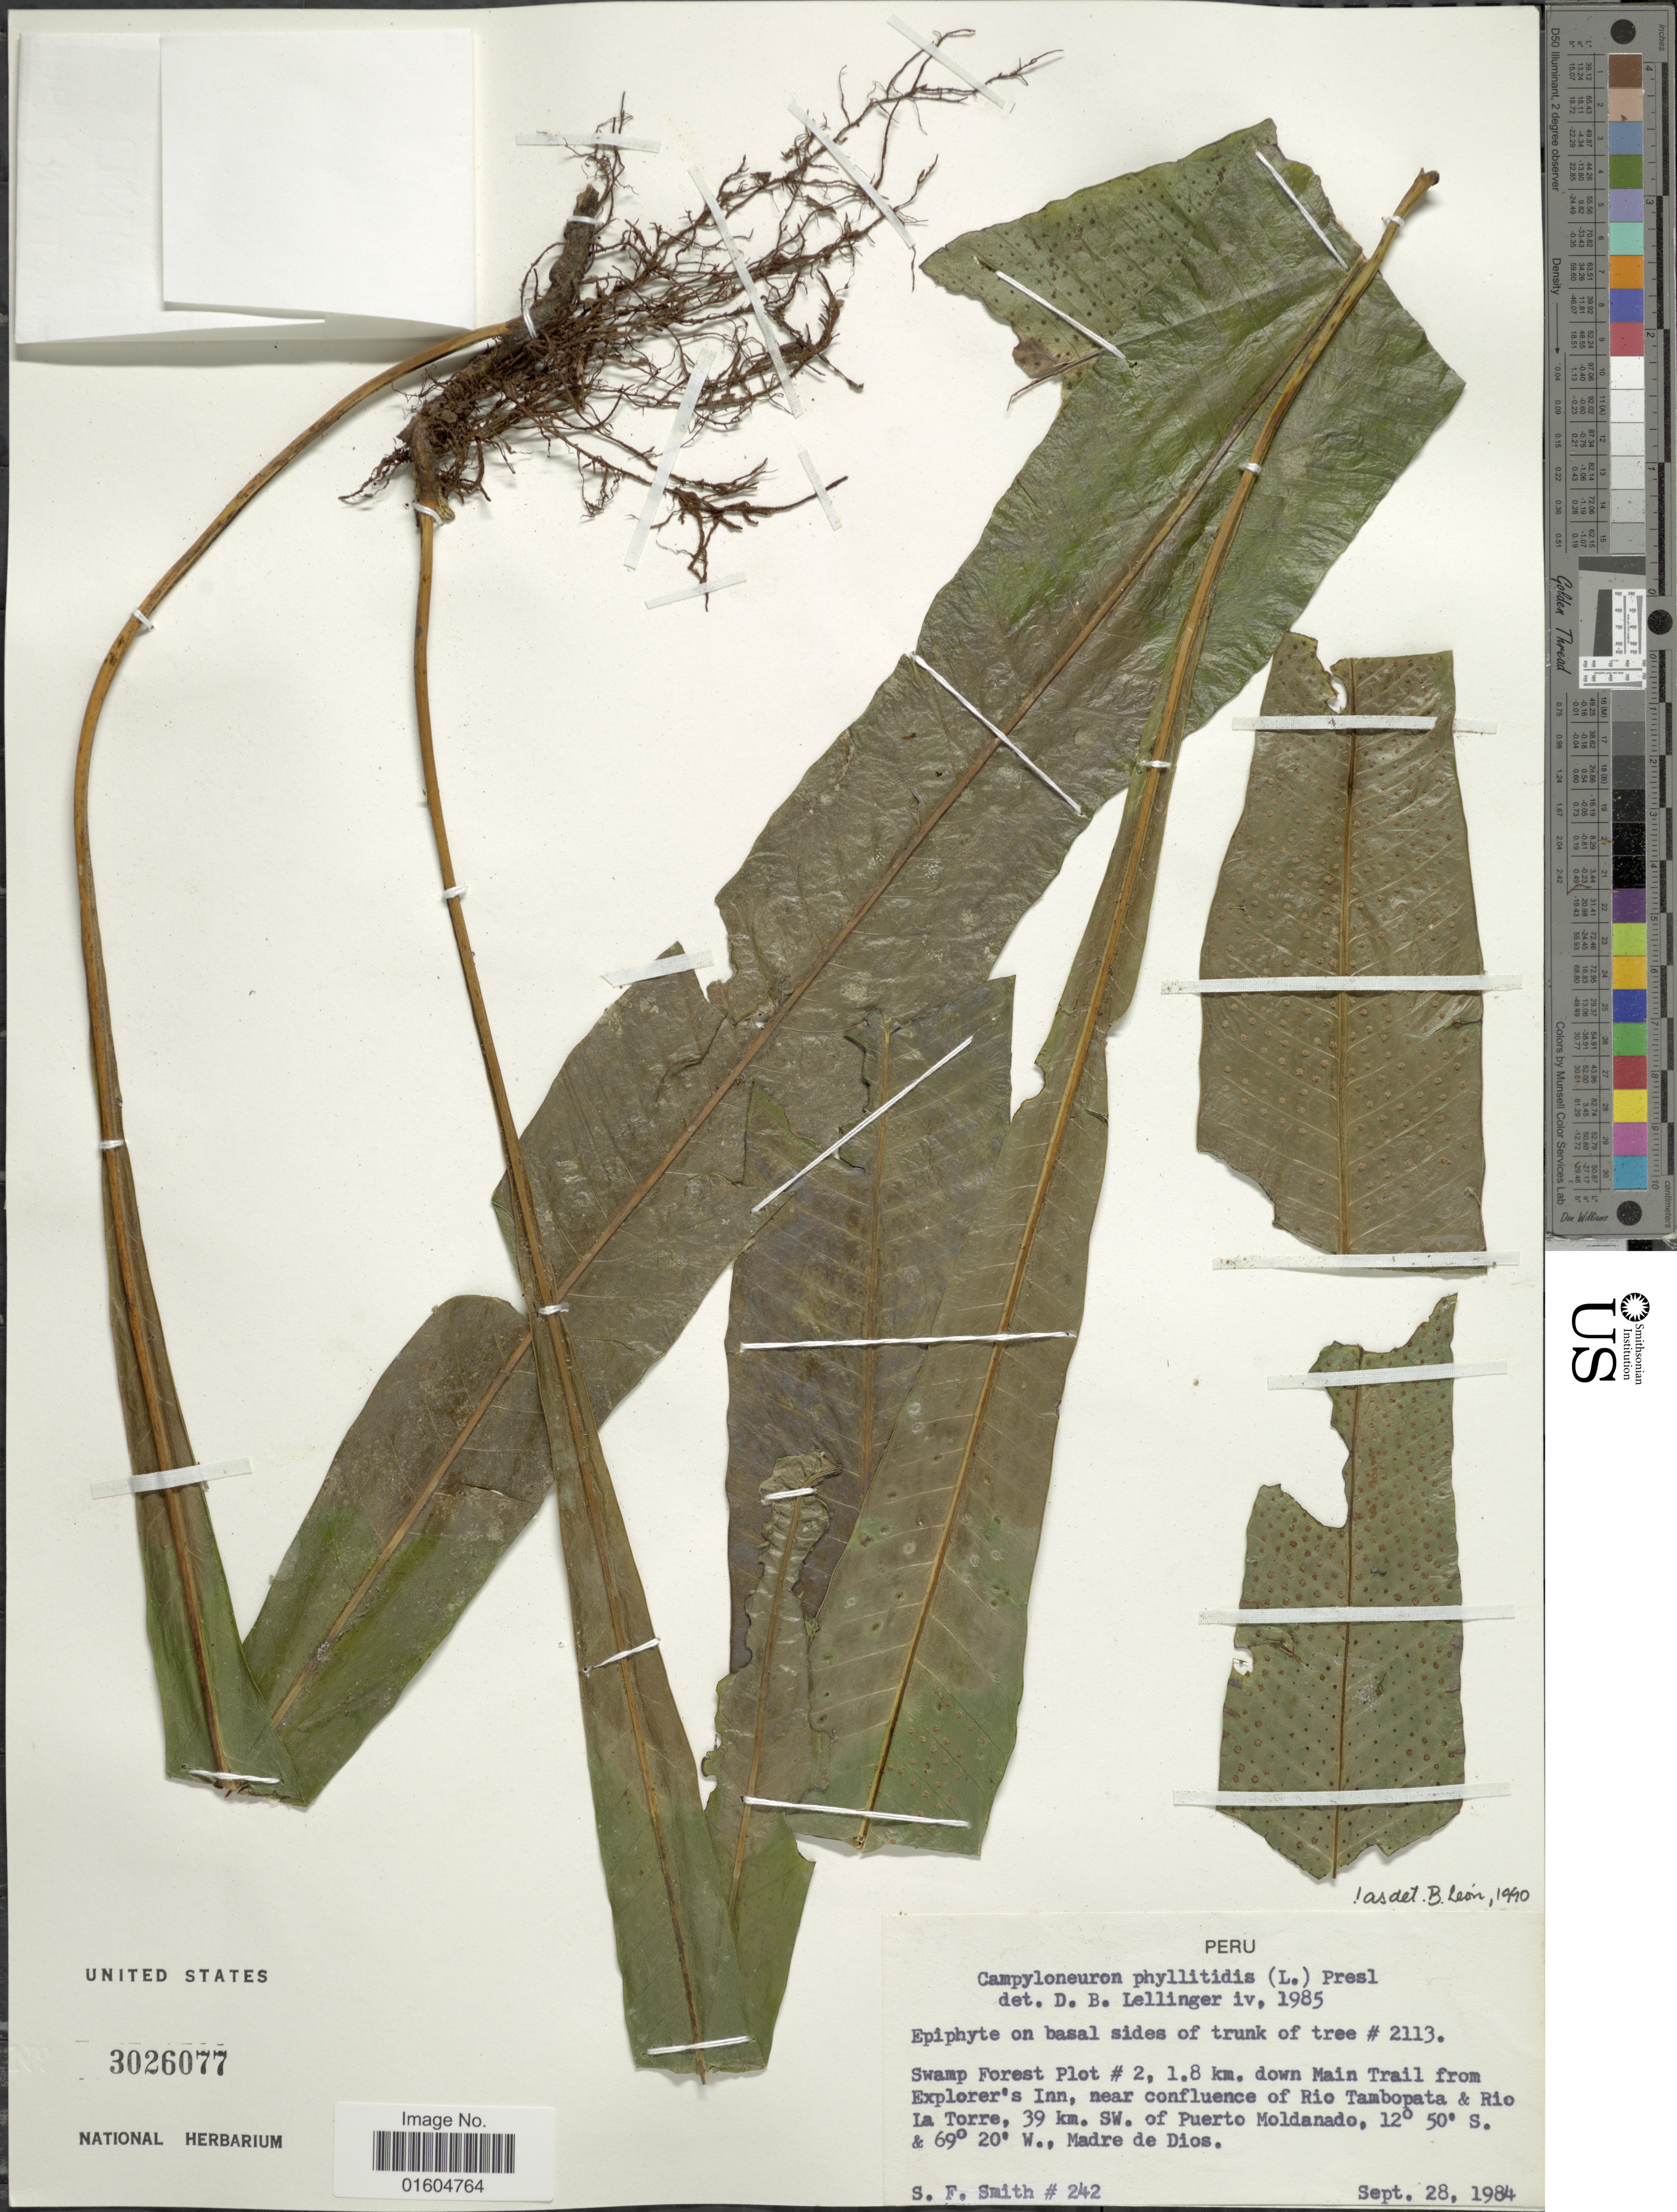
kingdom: Plantae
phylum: Tracheophyta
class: Polypodiopsida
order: Polypodiales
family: Polypodiaceae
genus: Campyloneurum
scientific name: Campyloneurum phyllitidis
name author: (L.) C. Presl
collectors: S.F. Smith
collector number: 242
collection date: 1984-09-28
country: Peru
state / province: Madre de Dios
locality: Peru. Swamp Forest Plot # 2, 1.8 km. down main Trail from Explorer's Inn, near confluence of Rio Tambopata & Rio La Torre, 39 km. SW of Puerto Moldanado, Madre de Dios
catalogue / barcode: US 3026077